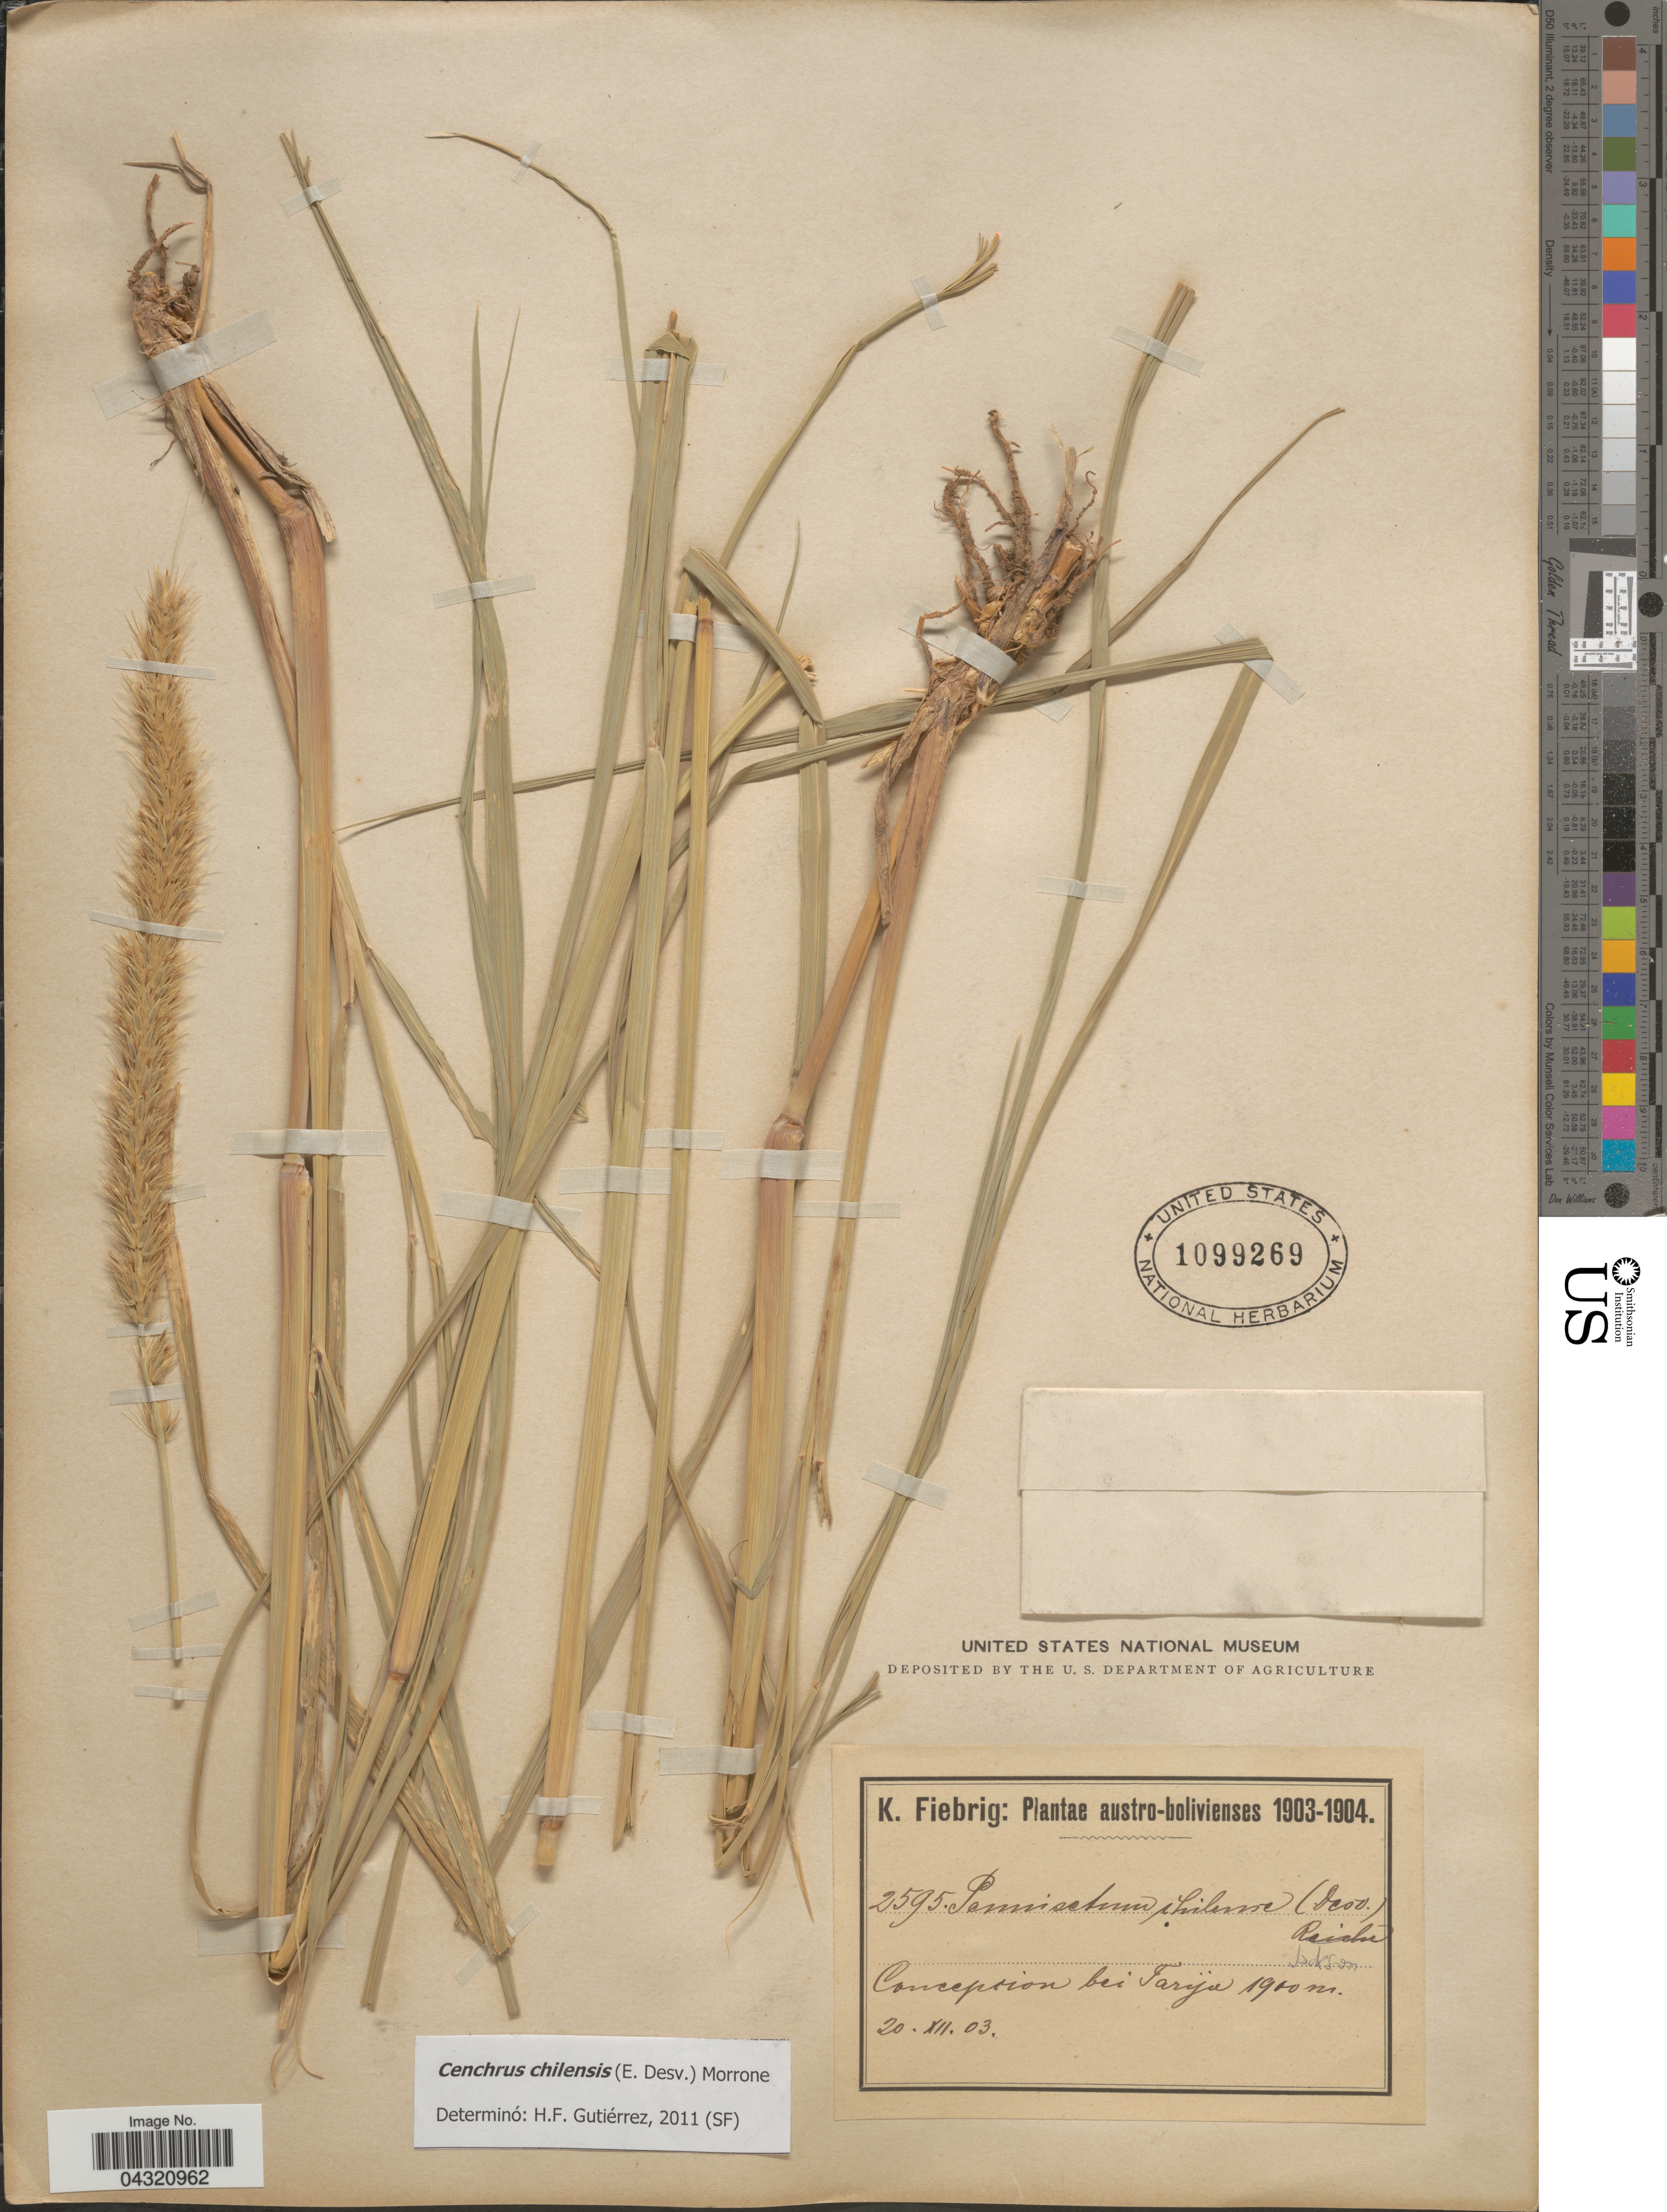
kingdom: Plantae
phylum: Tracheophyta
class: Liliopsida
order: Poales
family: Poaceae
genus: Cenchrus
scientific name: Cenchrus chilensis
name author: (É. Desv.) Morrone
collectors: K. Fiebrig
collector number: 2595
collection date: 1903-12-20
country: Bolivia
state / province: Tarija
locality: Austro-bolivienses. Concepcion bei Tarija.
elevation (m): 1900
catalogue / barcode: US 1099269